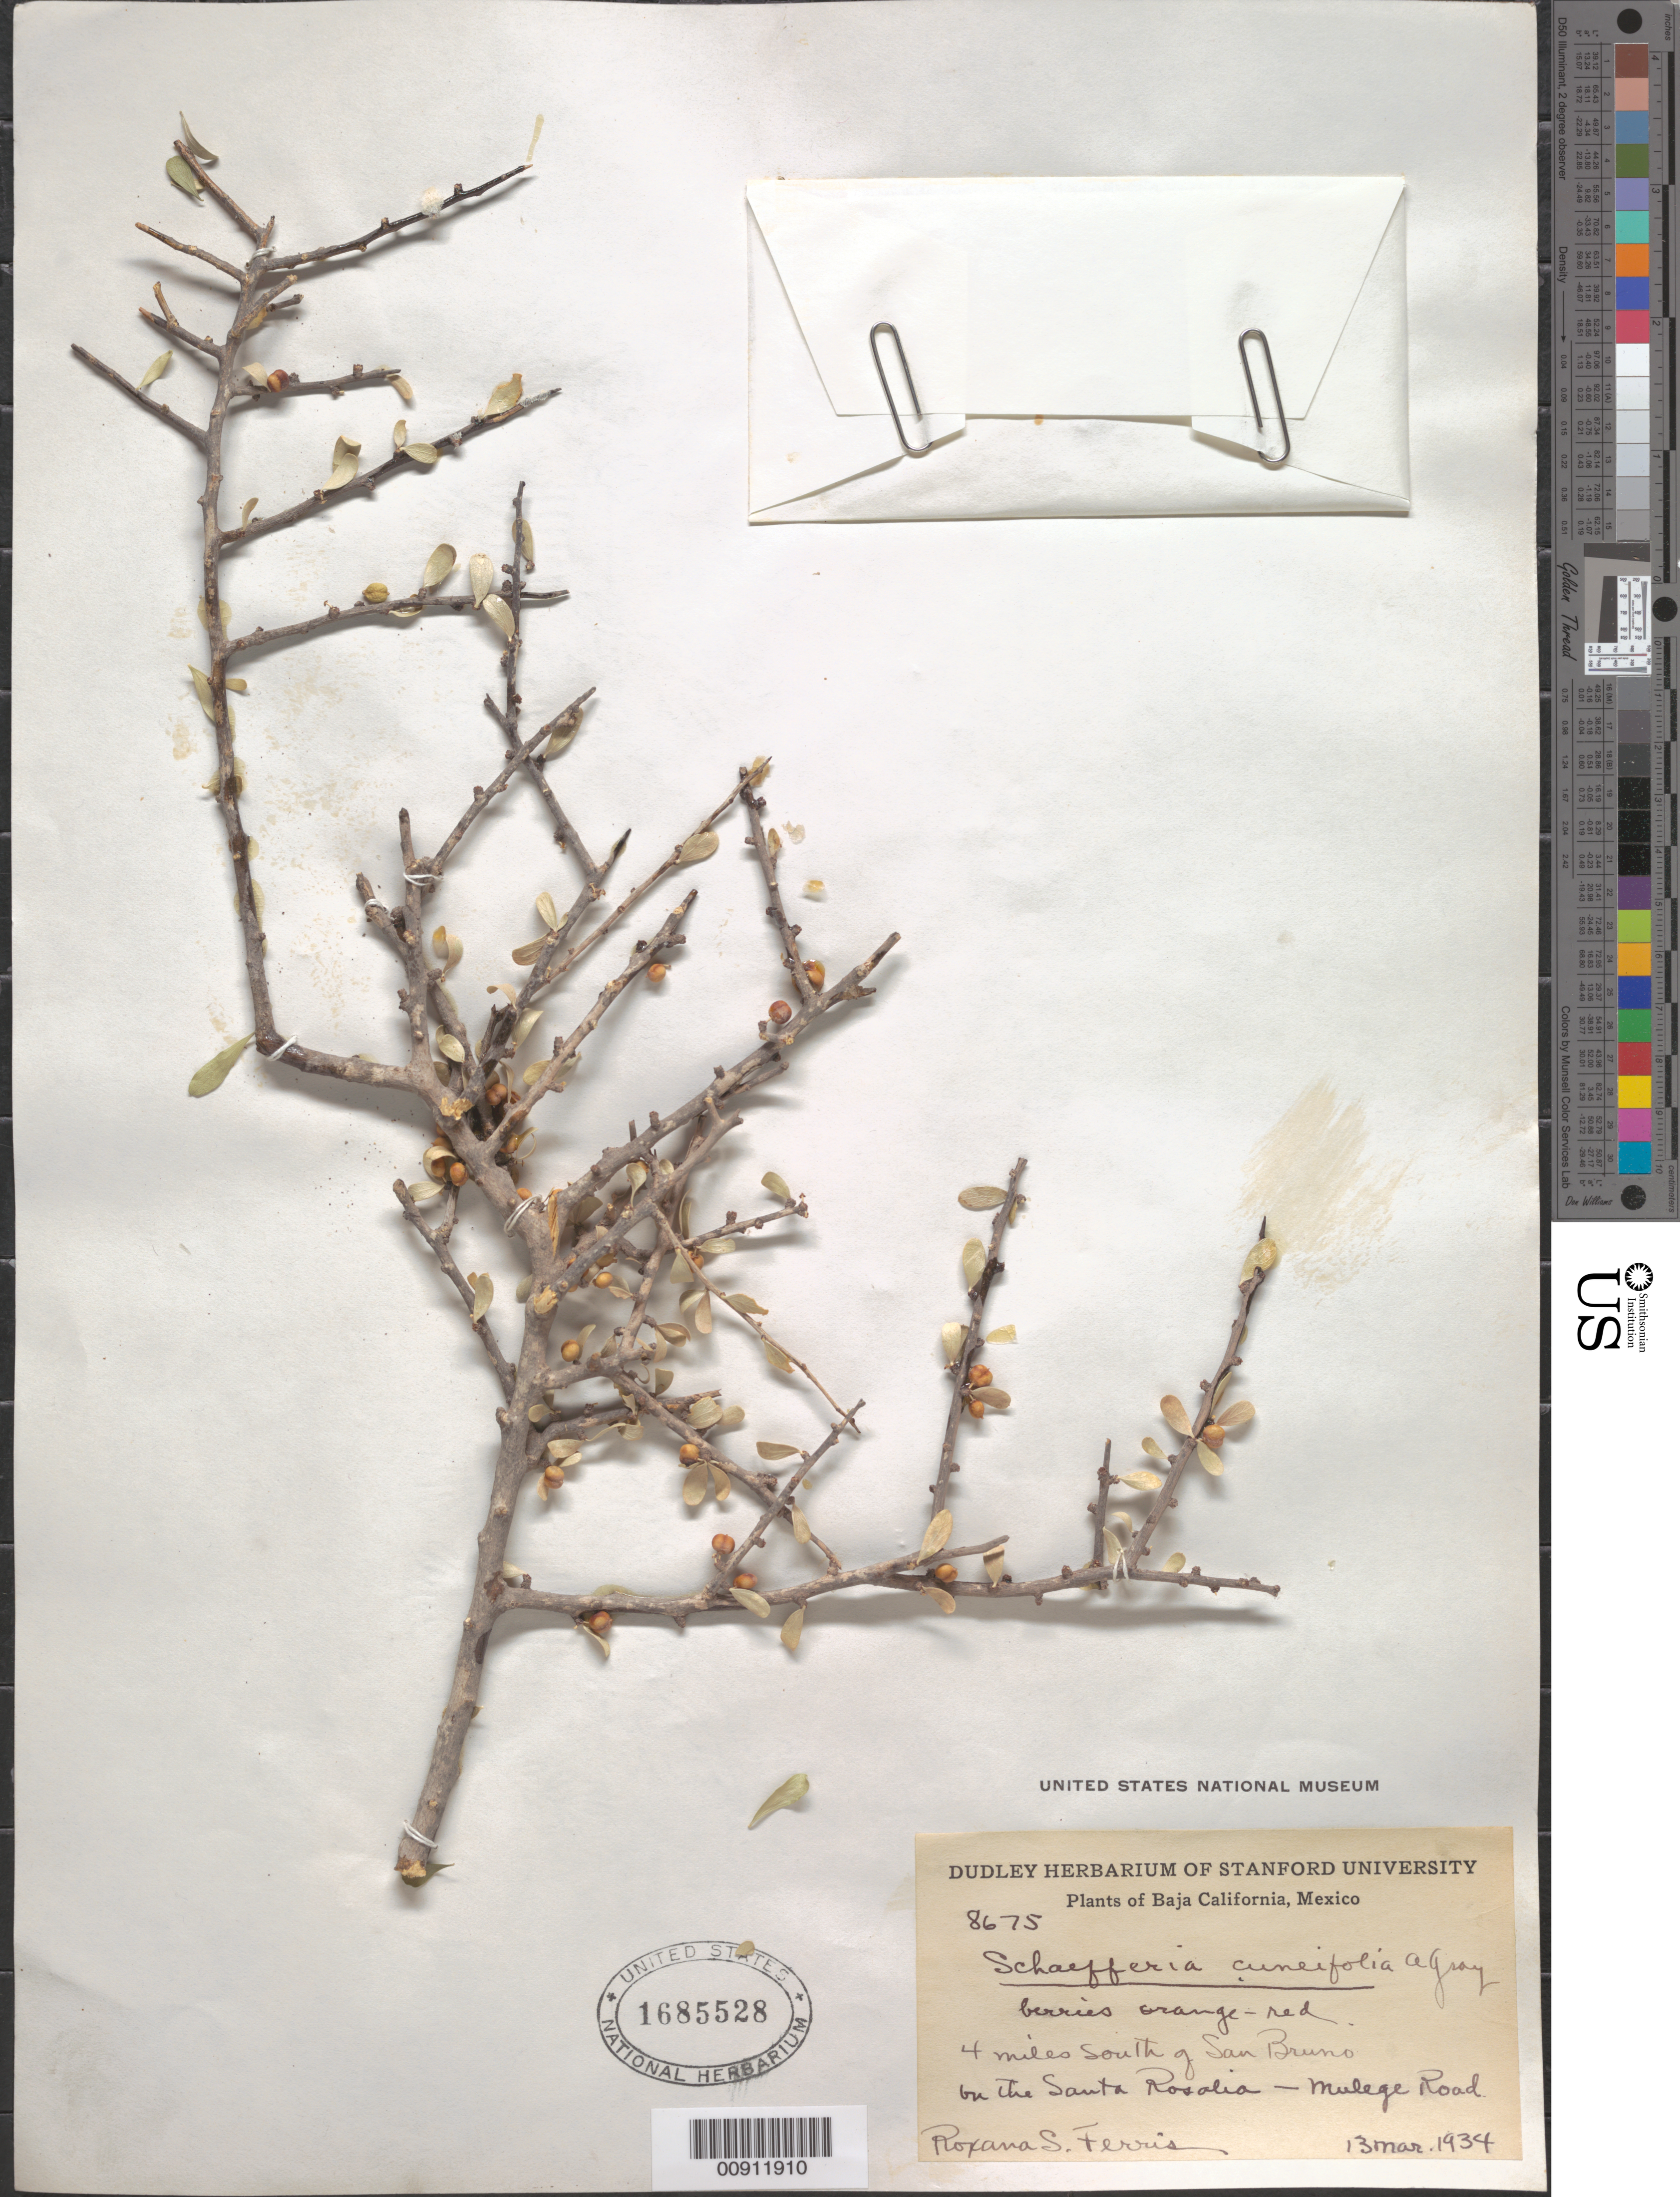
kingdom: Plantae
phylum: Tracheophyta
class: Magnoliopsida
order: Celastrales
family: Celastraceae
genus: Schaefferia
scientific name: Schaefferia cuneifolia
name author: A. Gray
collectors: R. S. Ferris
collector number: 8675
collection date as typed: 13 Mar 1934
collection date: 1934-03-13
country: Mexico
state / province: Baja California Sur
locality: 4 miles south of San Bruno on the Santa Rosalia - Mulege Road. Baja California.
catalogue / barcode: US 1685528